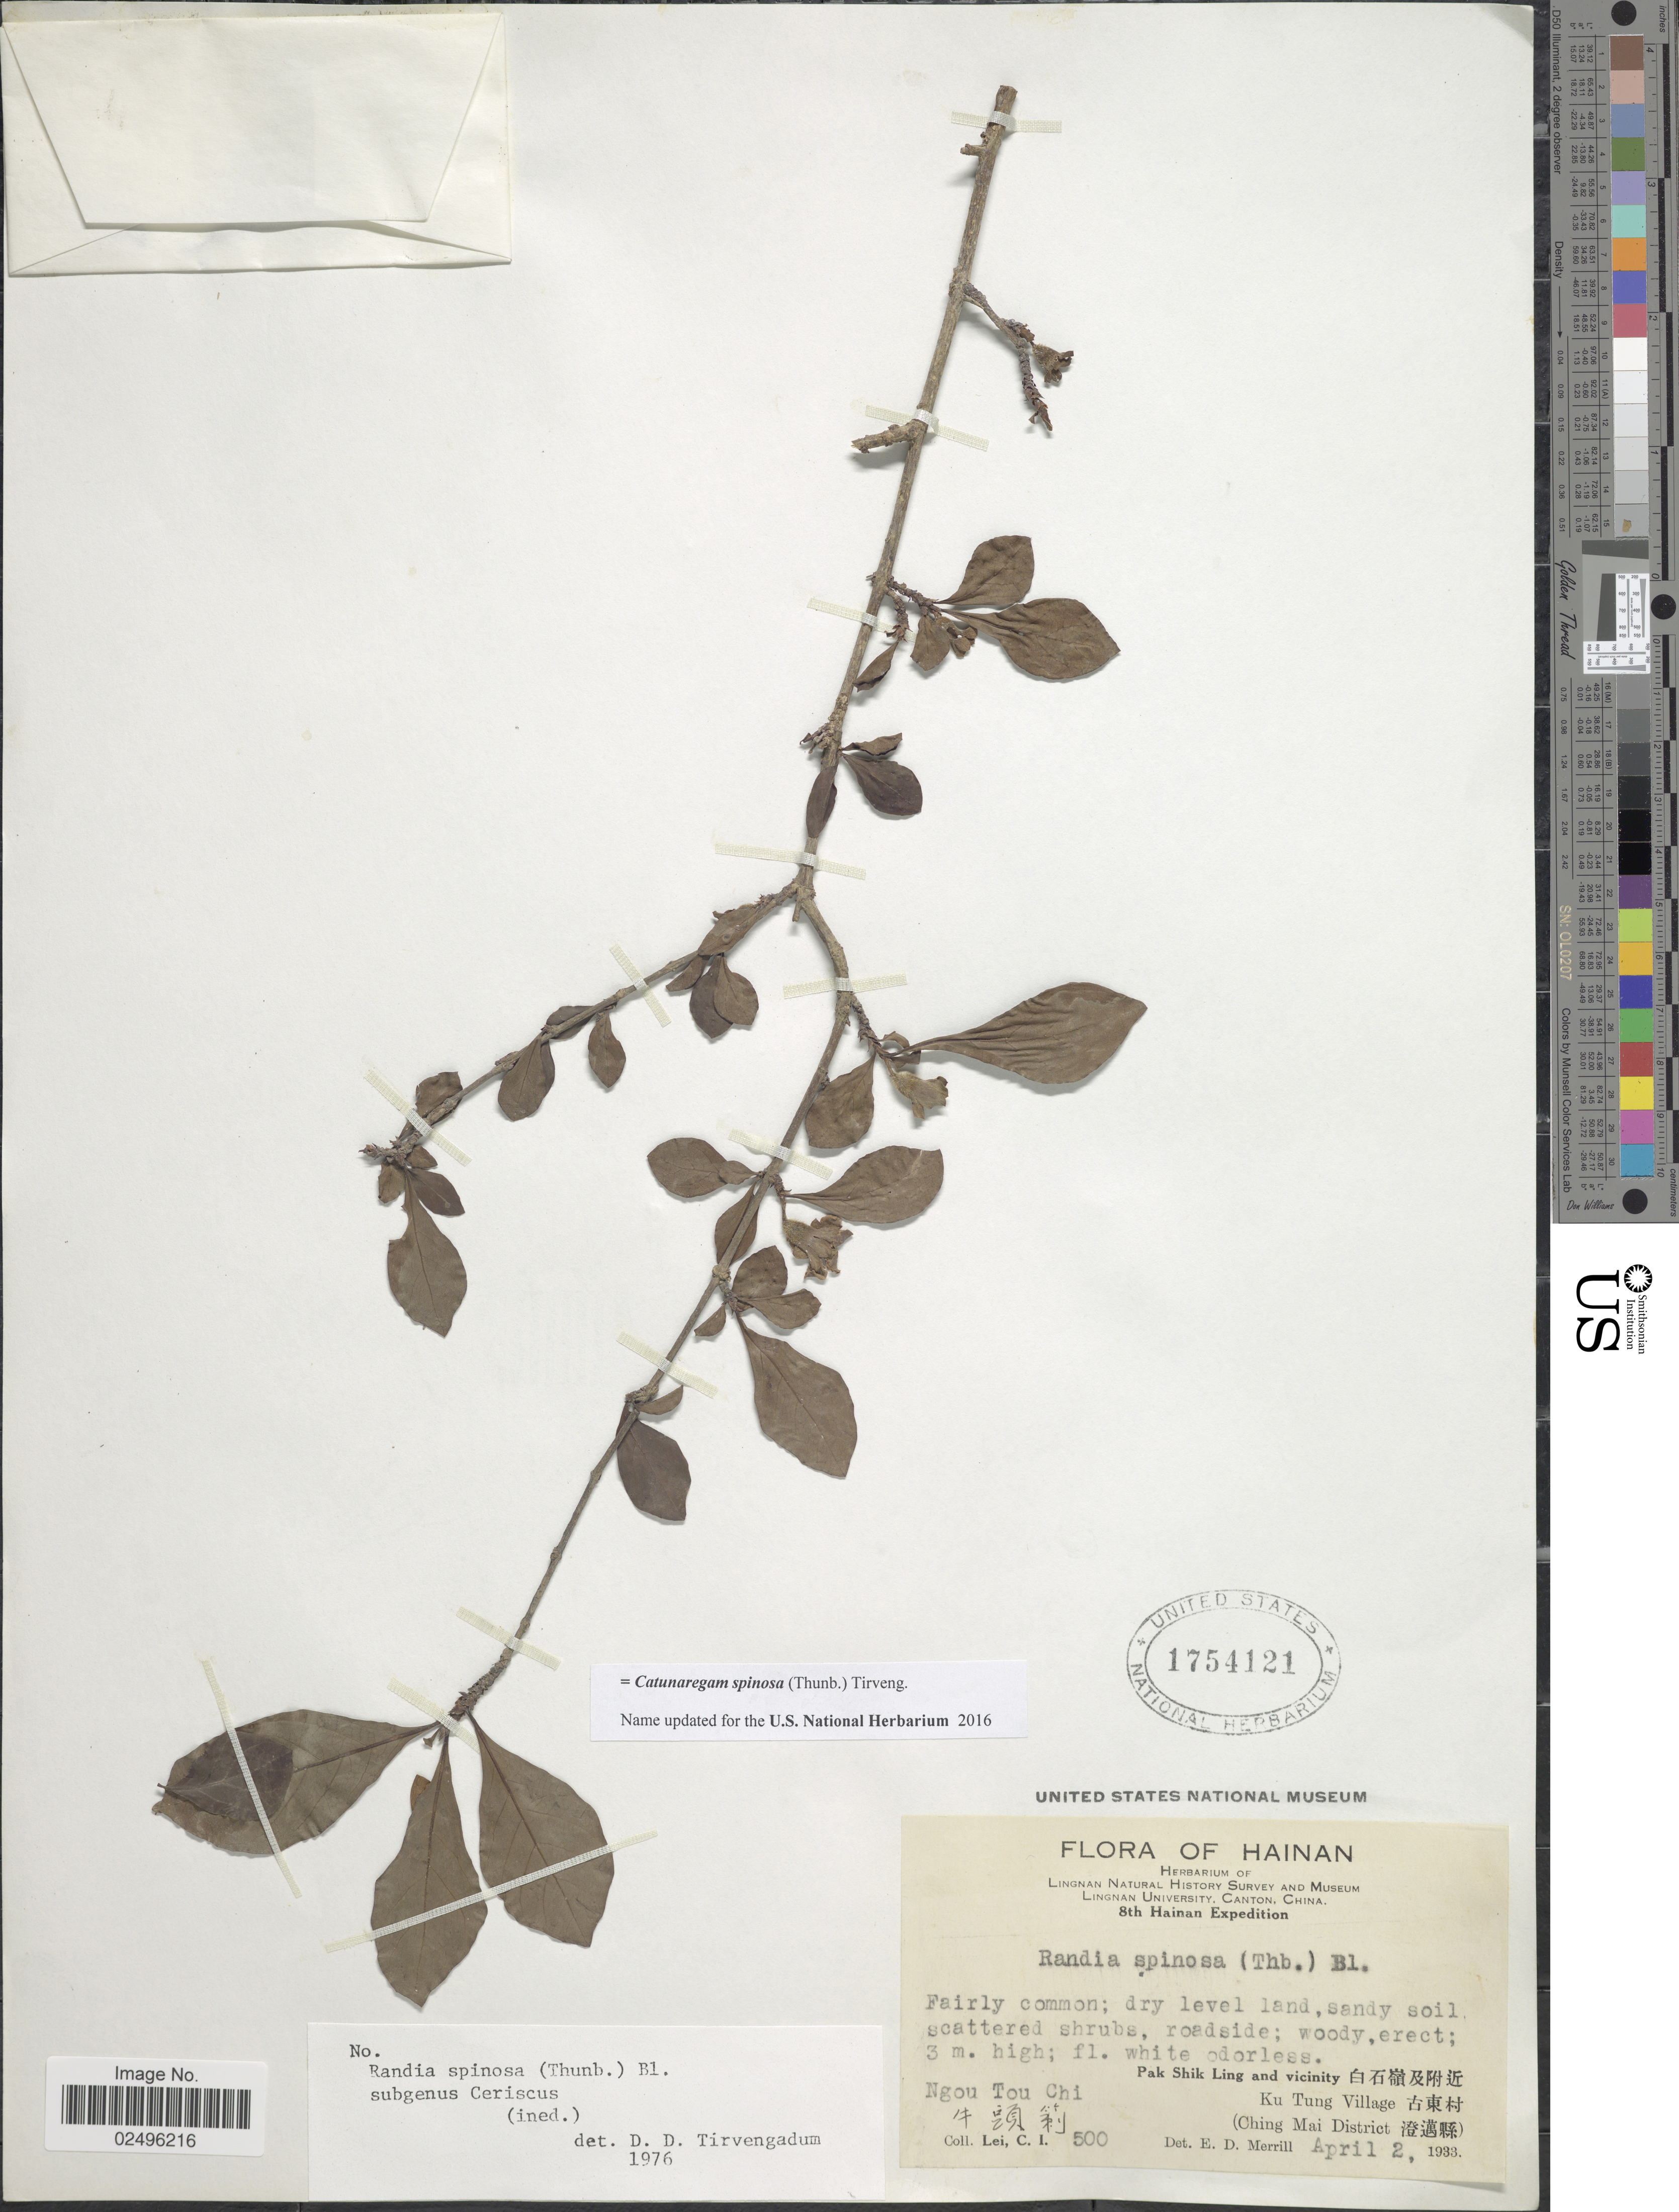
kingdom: Plantae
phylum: Tracheophyta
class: Magnoliopsida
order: Gentianales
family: Rubiaceae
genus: Catunaregam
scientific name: Catunaregam spinosa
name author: (Thunb.) Tirveng.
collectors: C. I. Lei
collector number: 500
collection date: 1933-04-02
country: China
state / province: Hainan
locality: Pak Shik Ling and vicinity. Ku Tung Village (Ching Mai District) Ngou Tou Chi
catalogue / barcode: US 1754121